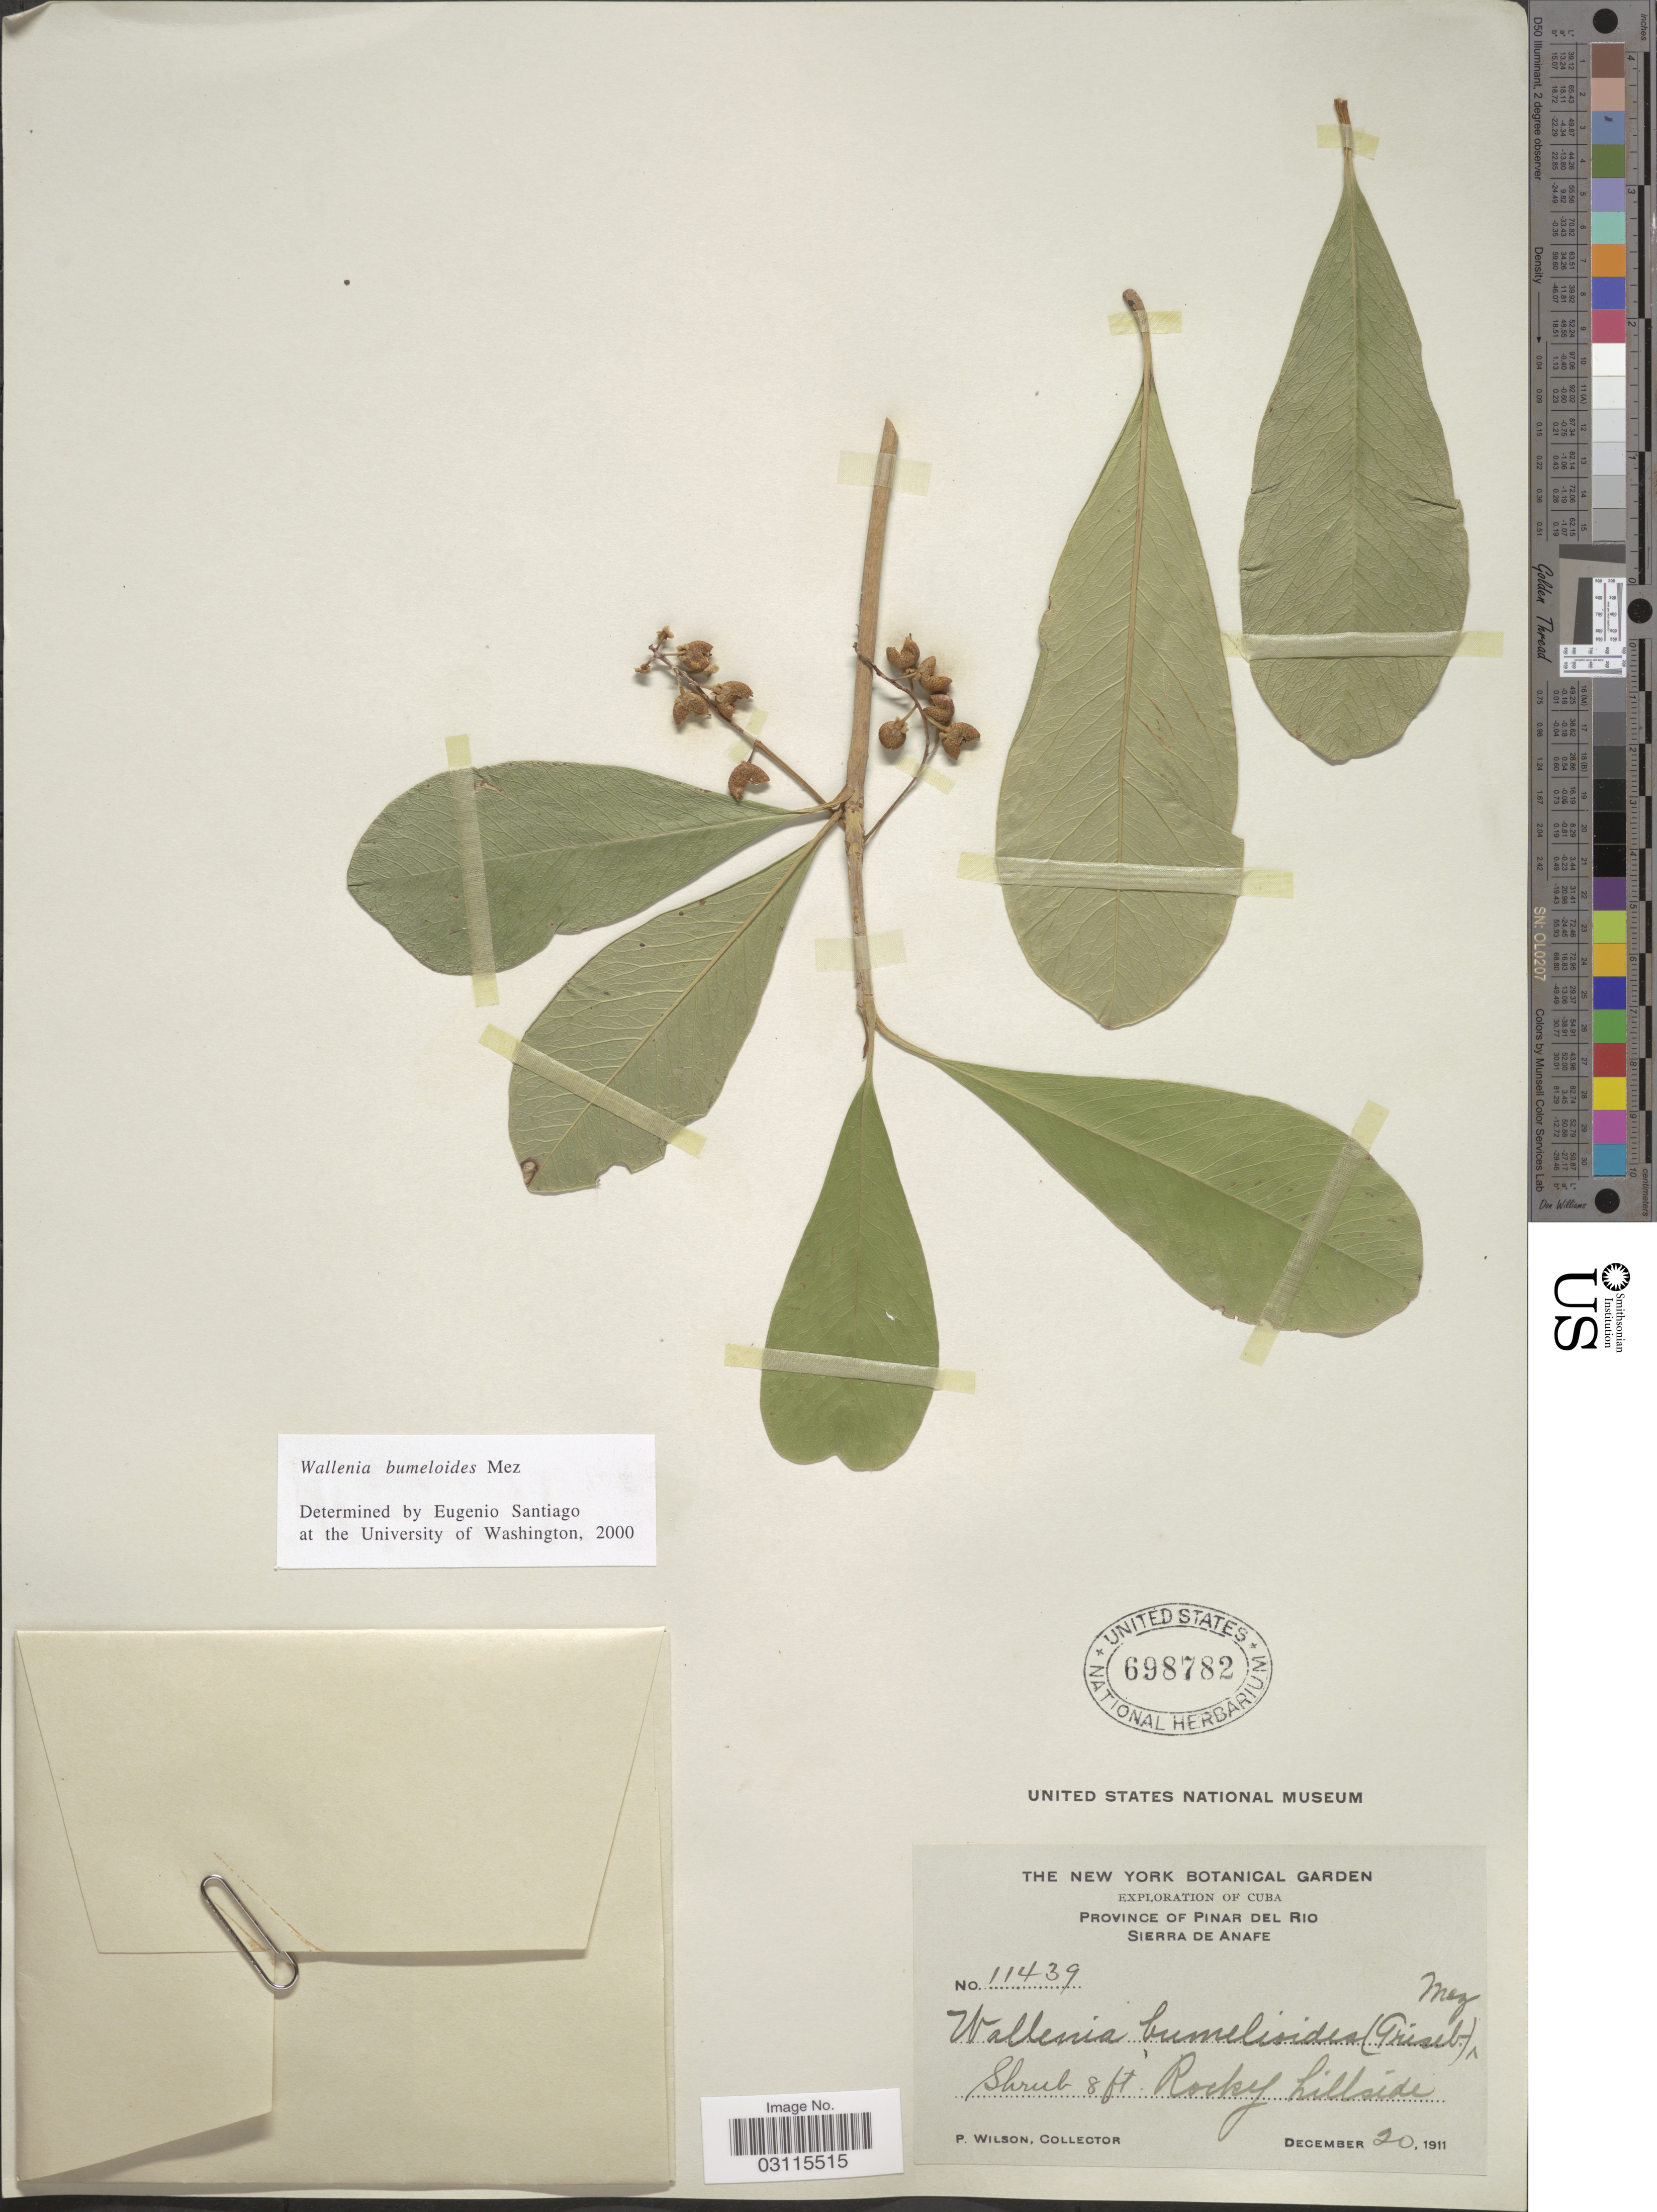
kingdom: Plantae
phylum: Tracheophyta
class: Magnoliopsida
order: Ericales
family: Primulaceae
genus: Wallenia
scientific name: Wallenia bumelioides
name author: (Griseb.) Mez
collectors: P. Wilson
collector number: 11439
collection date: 1911-12-20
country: Cuba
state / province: Pinar del Río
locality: Province of Pinar del Rio. Sierra de Anafe. Rocky hillside.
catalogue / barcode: US 698782